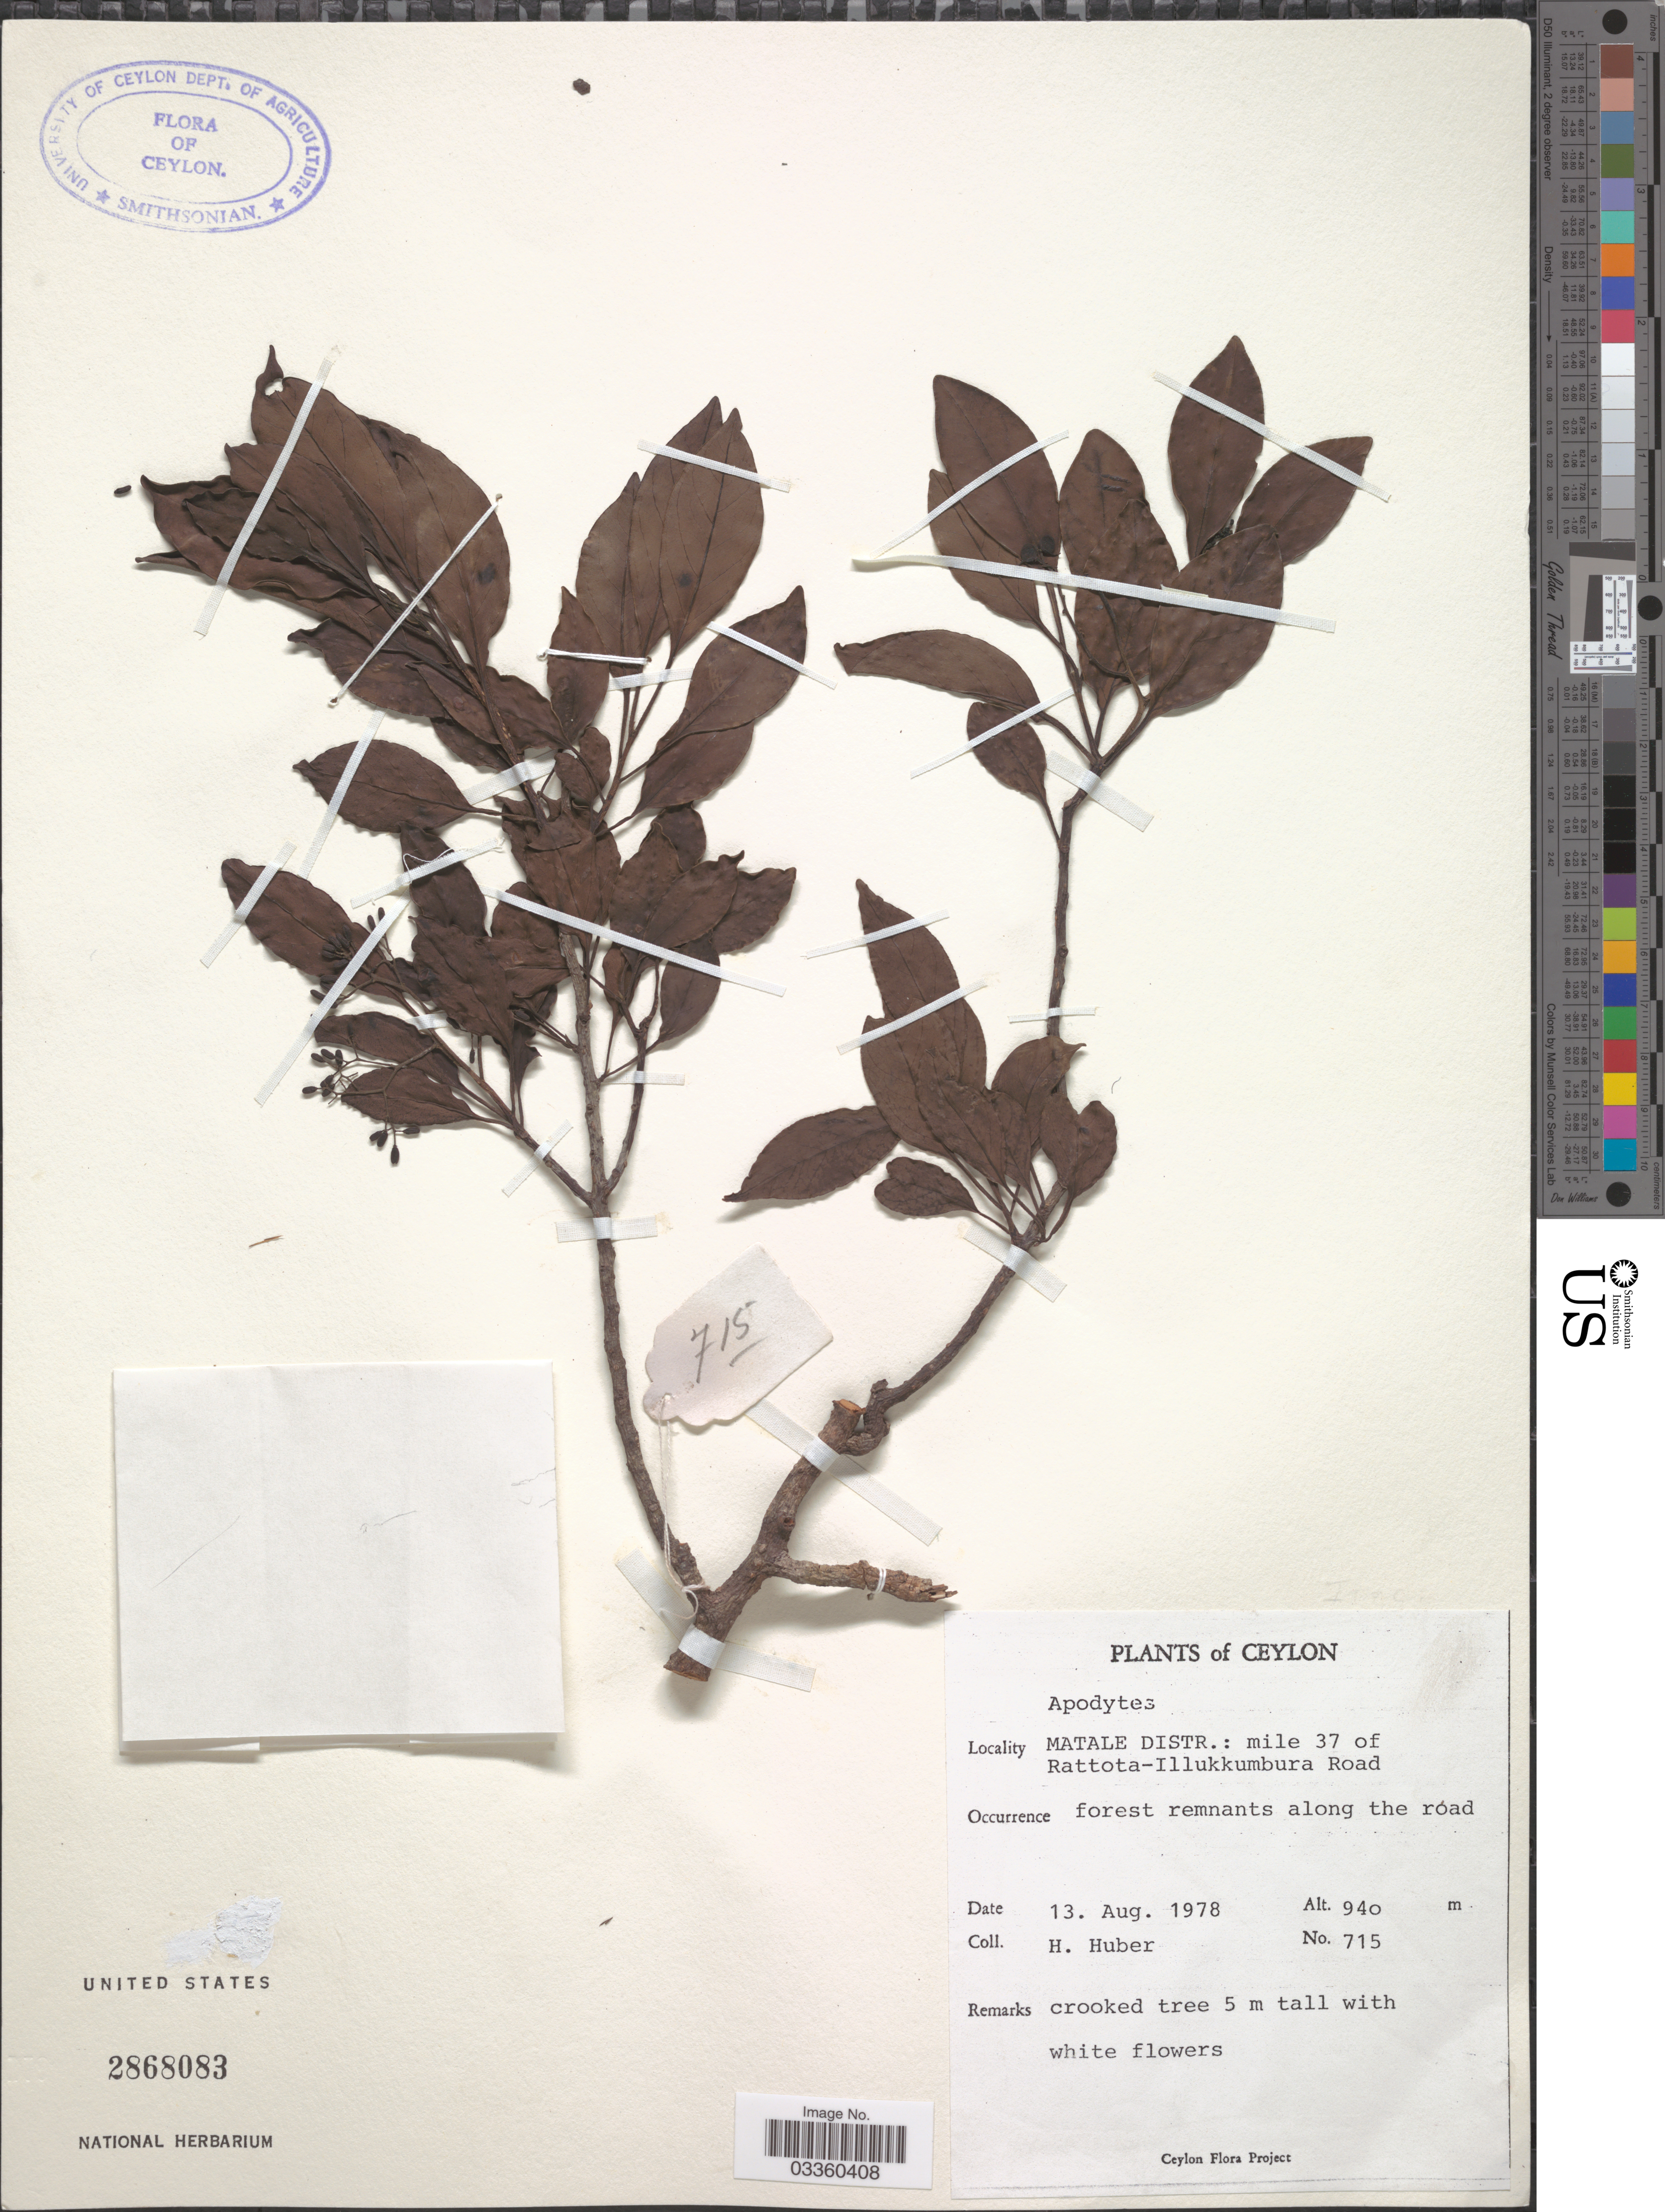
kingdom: Plantae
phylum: Tracheophyta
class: Magnoliopsida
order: Metteniusales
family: Metteniusaceae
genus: Apodytes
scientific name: Apodytes sp.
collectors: H. Huber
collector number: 715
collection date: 1978-08-13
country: Sri Lanka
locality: Ceylon. Matale Distr.: mile 37 of Rattota-Illukkumbura Road.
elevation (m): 940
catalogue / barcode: US 2868083